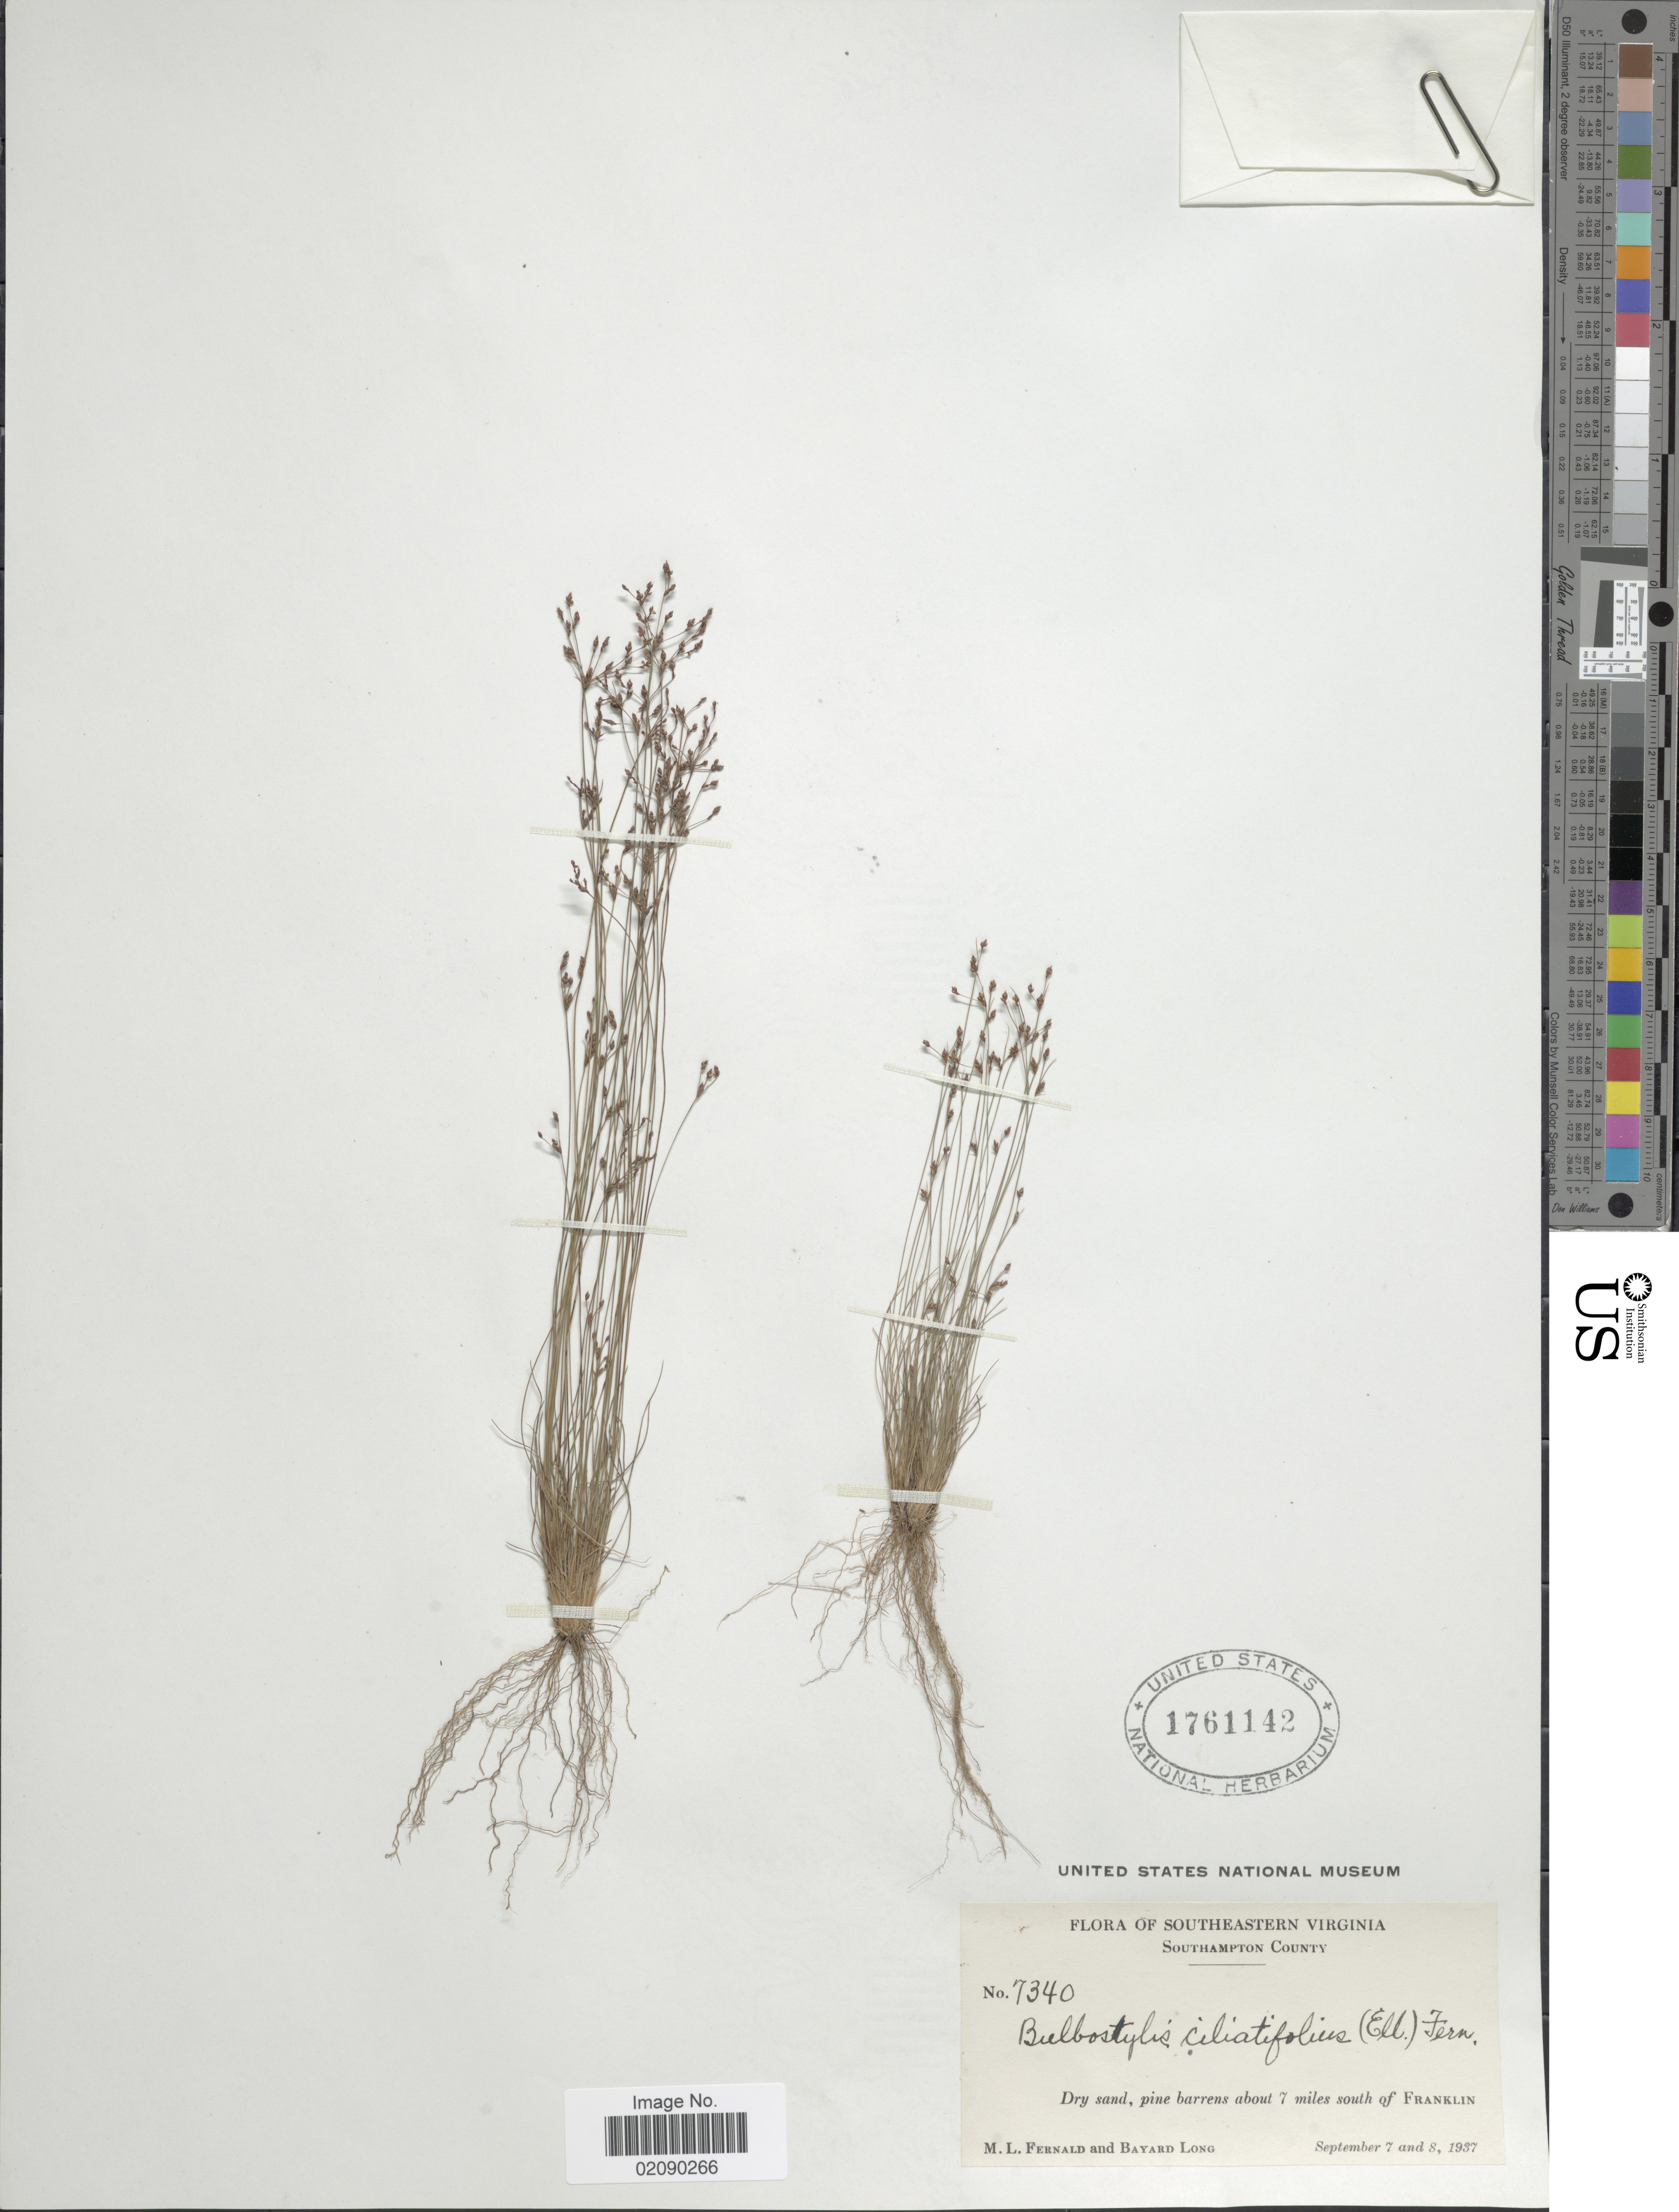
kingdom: Plantae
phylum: Tracheophyta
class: Liliopsida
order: Poales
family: Cyperaceae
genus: Bulbostylis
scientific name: Bulbostylis ciliatifolia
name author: (Elliott) Fernald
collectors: M. L. Fernald & B. Long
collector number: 7340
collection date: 1937-09-07/1937-09-08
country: United States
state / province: Virginia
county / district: Southampton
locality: Southeastern Virginia. Southhampton County. about 7 miles south of Franklin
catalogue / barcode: US 1761142